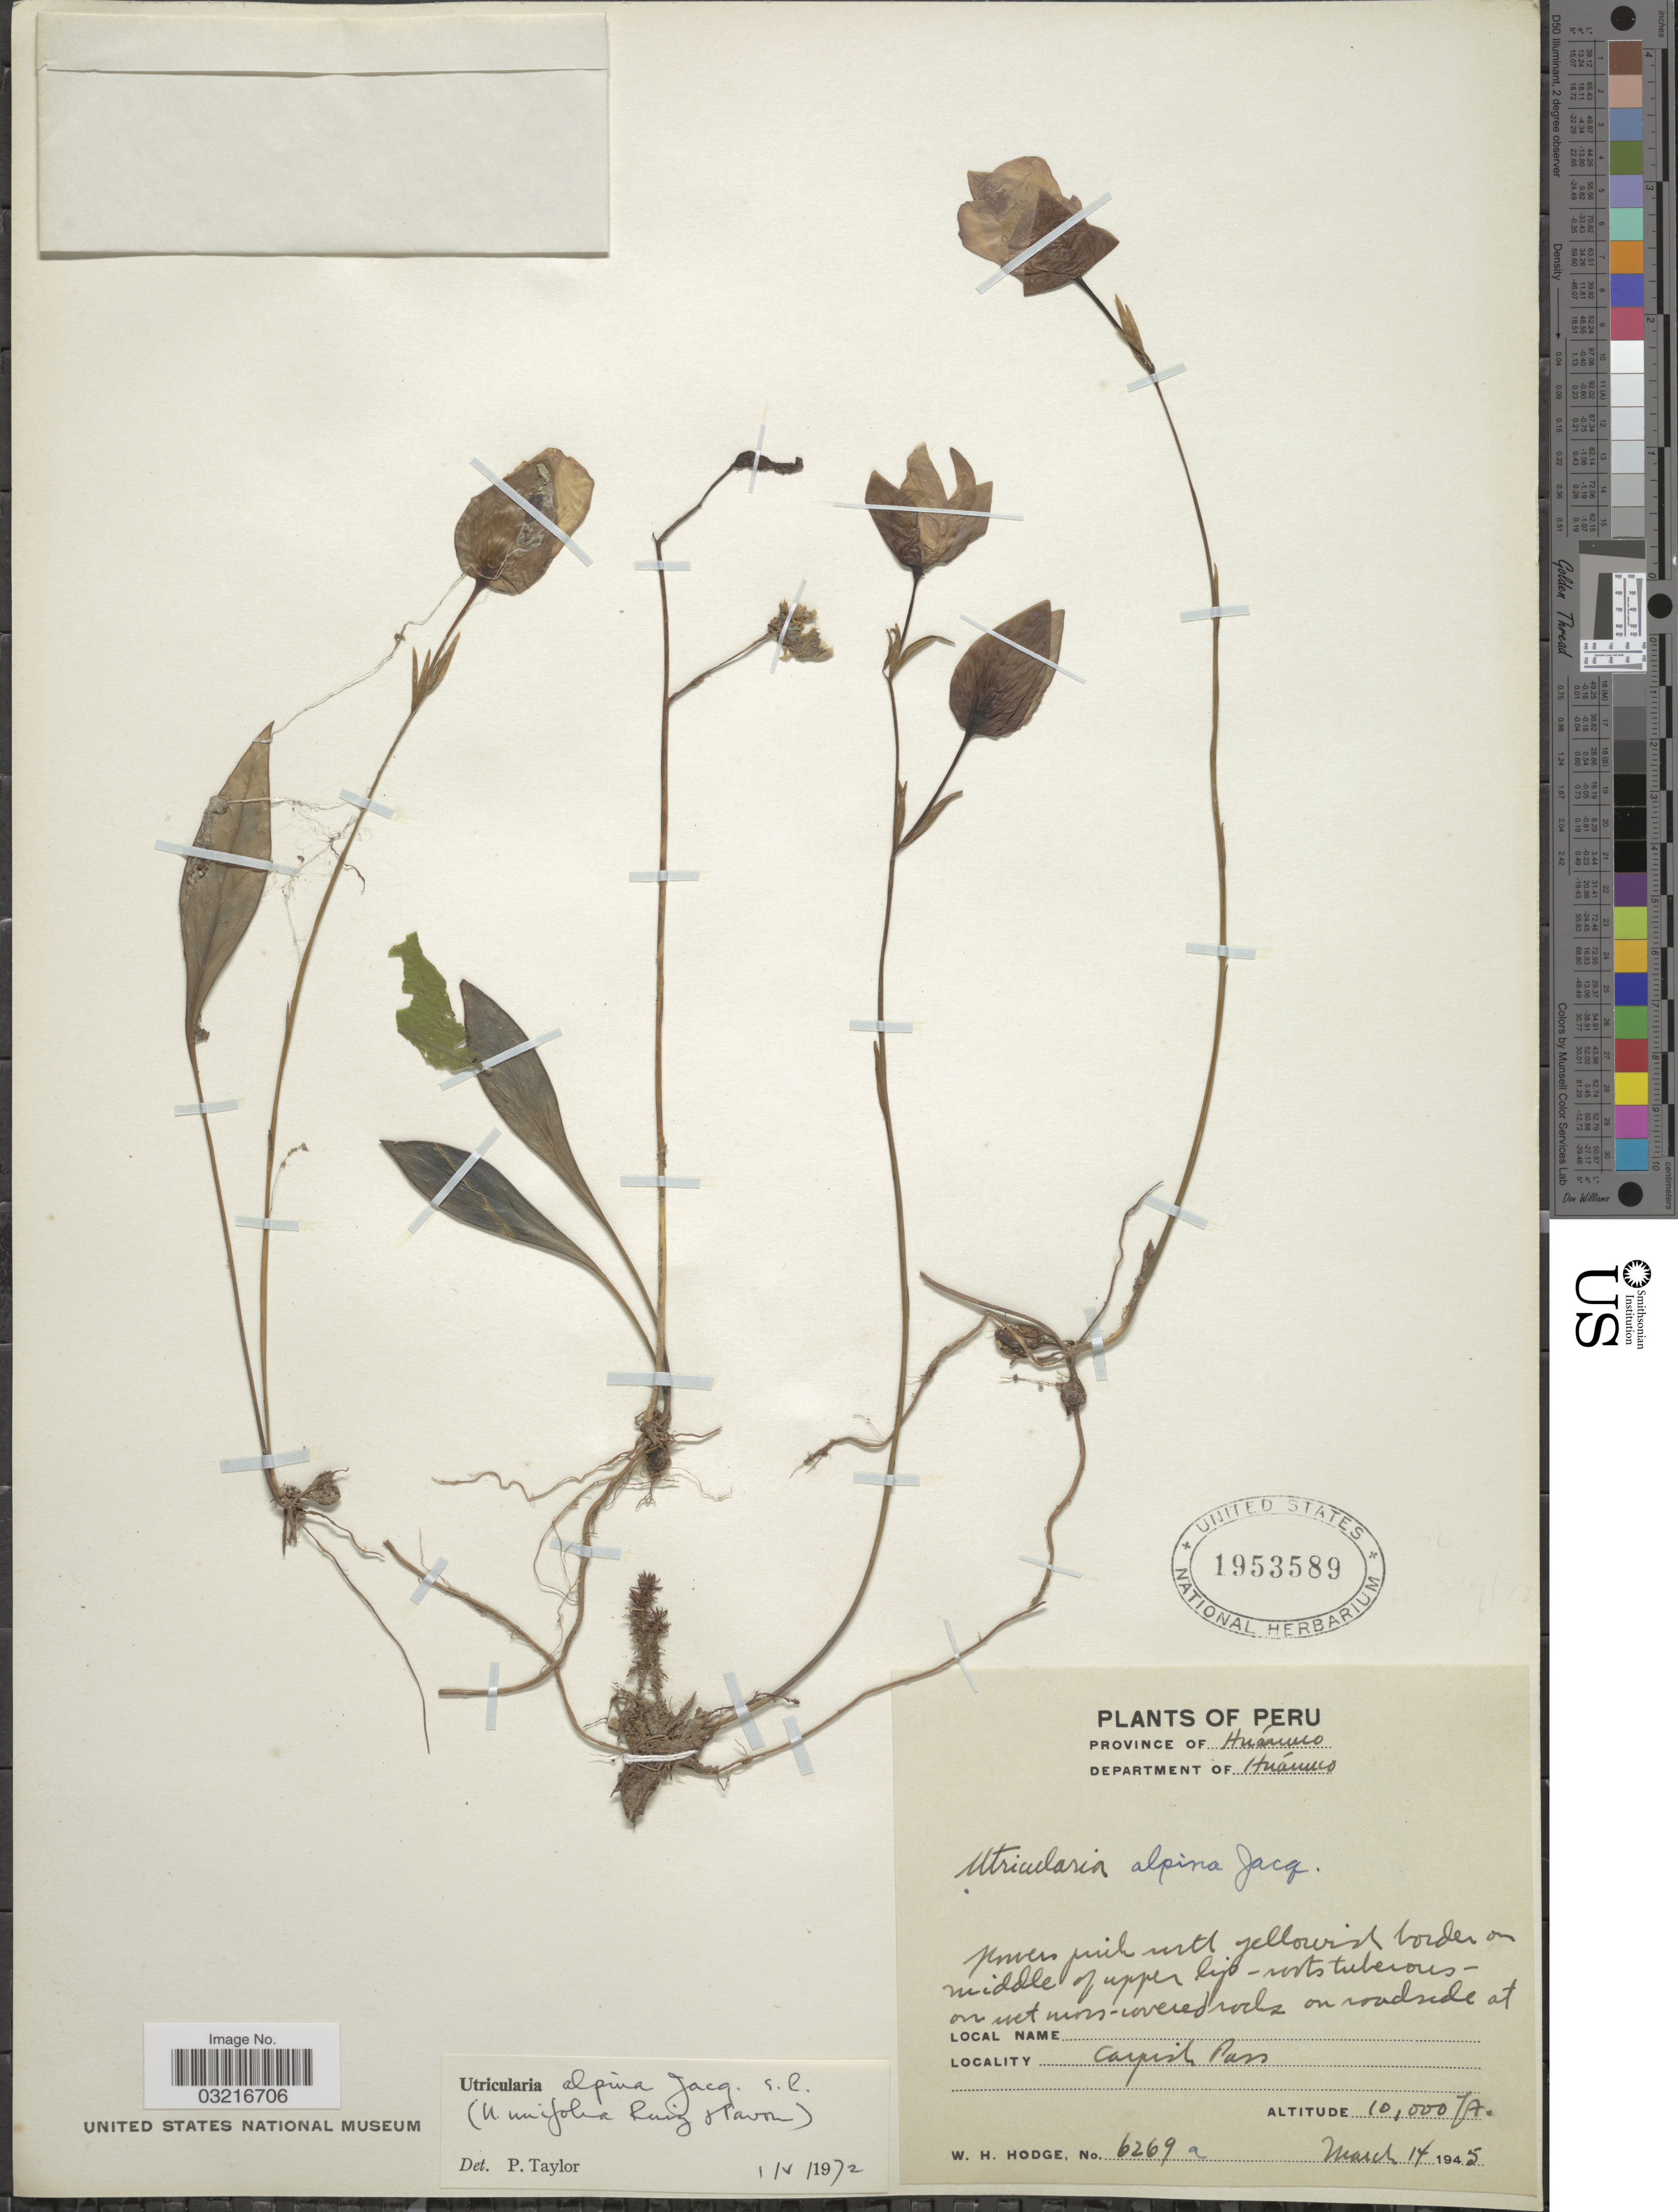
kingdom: Plantae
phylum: Tracheophyta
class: Magnoliopsida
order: Lamiales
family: Lentibulariaceae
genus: Utricularia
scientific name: Utricularia unifolia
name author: Ruiz & Pav.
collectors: W. Hodge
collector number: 6269a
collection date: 1945-03-14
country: Peru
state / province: Huánuco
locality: Department of Huánuco, Carpish Pass.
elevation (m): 3048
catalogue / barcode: US 1953589